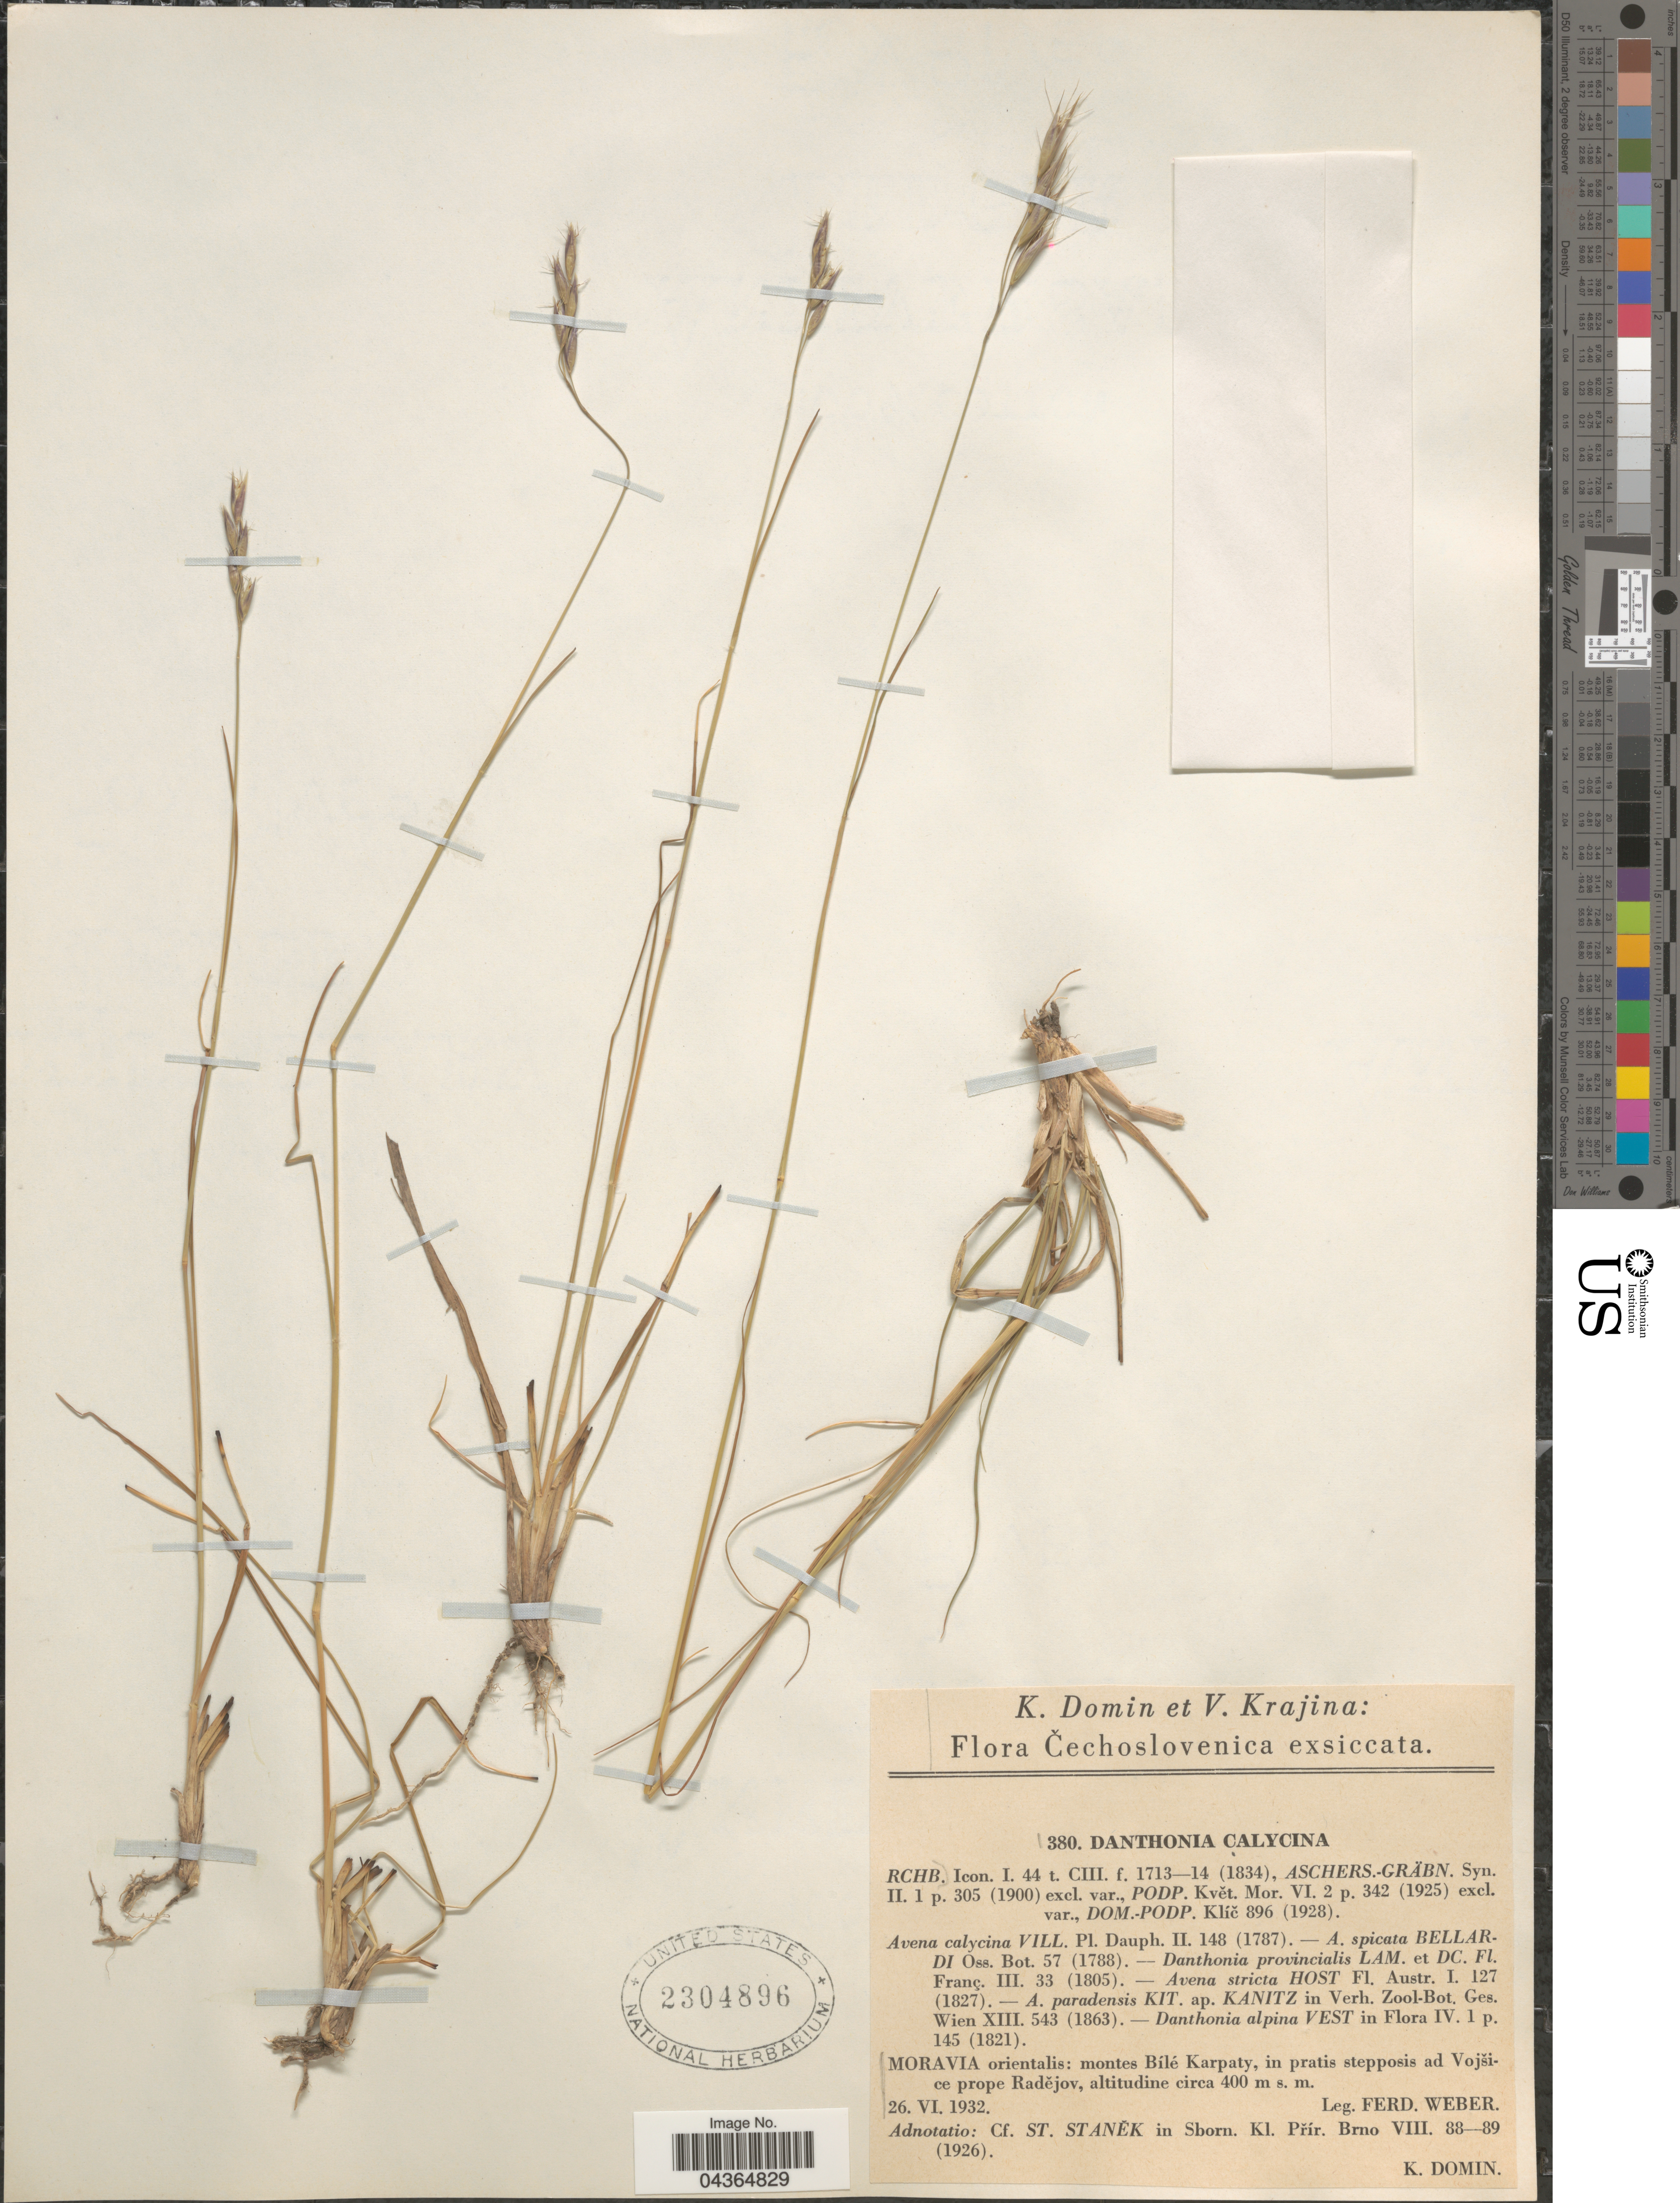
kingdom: Plantae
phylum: Tracheophyta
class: Liliopsida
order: Poales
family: Poaceae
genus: Danthonia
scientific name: Danthonia alpina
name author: Vest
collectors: F. Weber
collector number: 380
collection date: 1932-06-26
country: Czechia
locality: Čechoslovenica. Moravia orientalis: montes Bilé Karpaty, in pratis stepposis ad Vojšice prope Radějov.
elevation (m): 400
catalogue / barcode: US 2304896